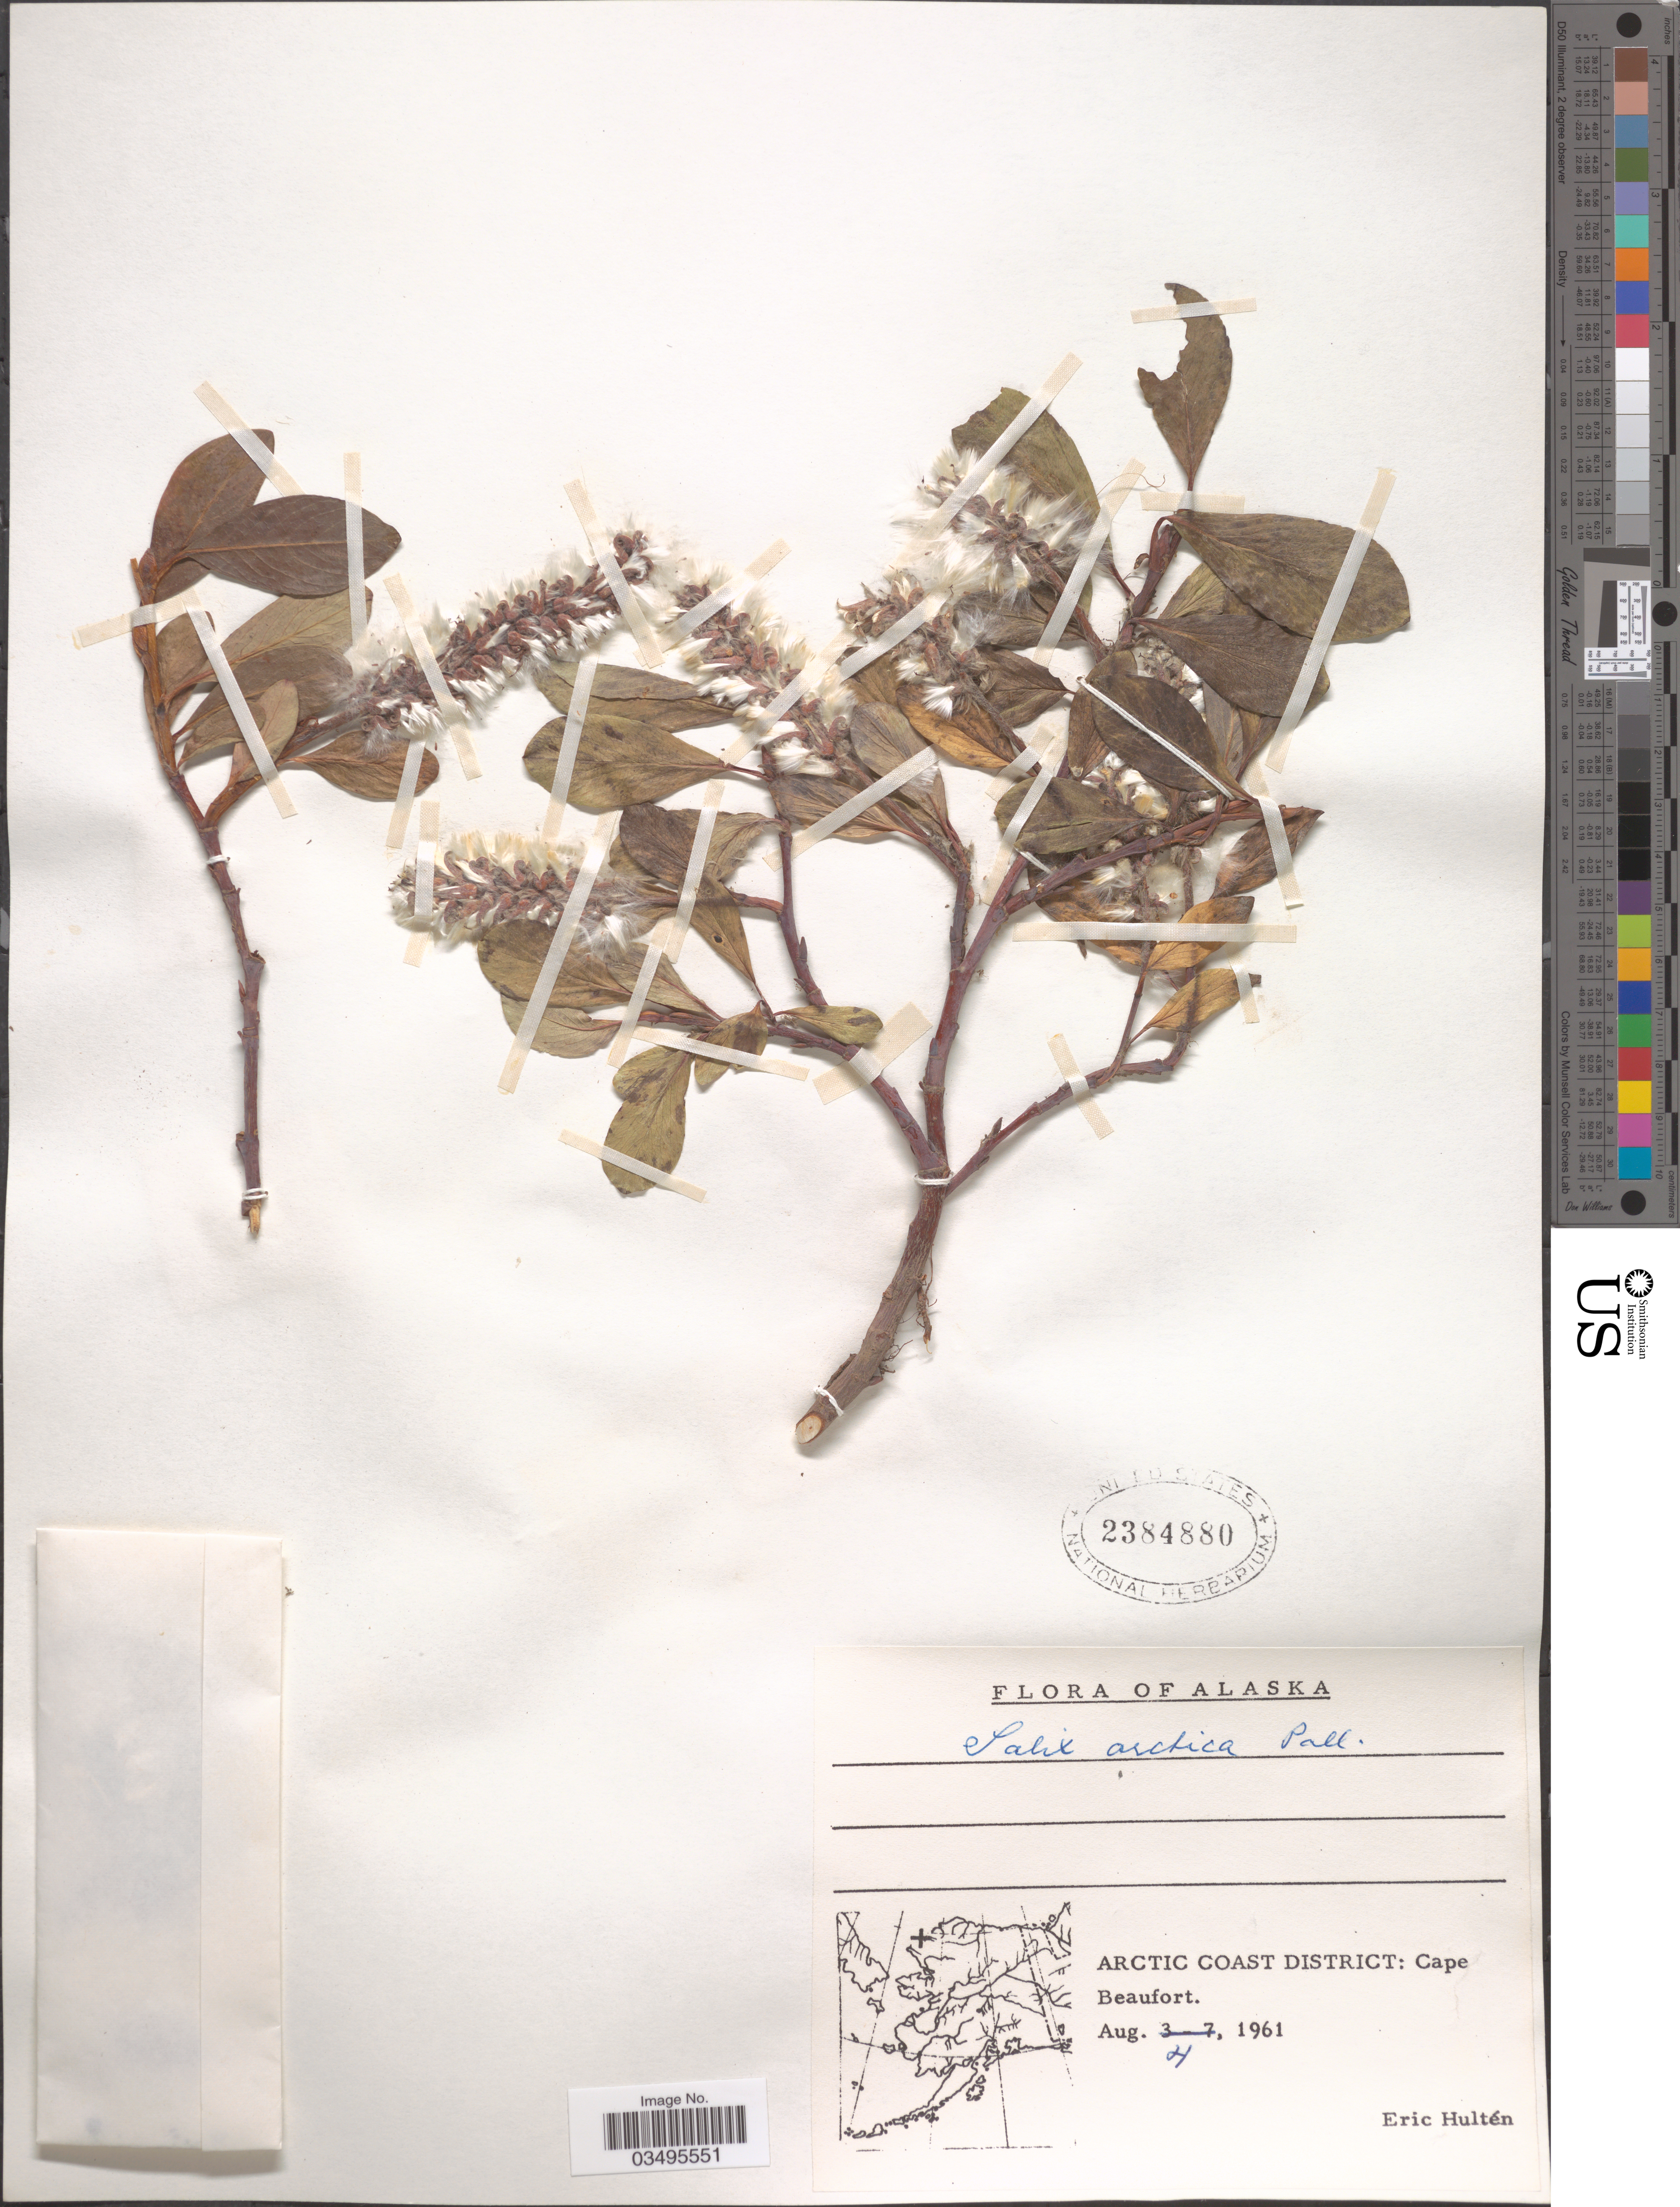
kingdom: Plantae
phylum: Tracheophyta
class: Magnoliopsida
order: Malpighiales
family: Salicaceae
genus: Salix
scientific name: Salix arctica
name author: Pall.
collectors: E. G. Hultén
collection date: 1961-08-04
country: United States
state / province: Alaska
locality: Arctic Coast District: Cape Beaufort.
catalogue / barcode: US 2384880